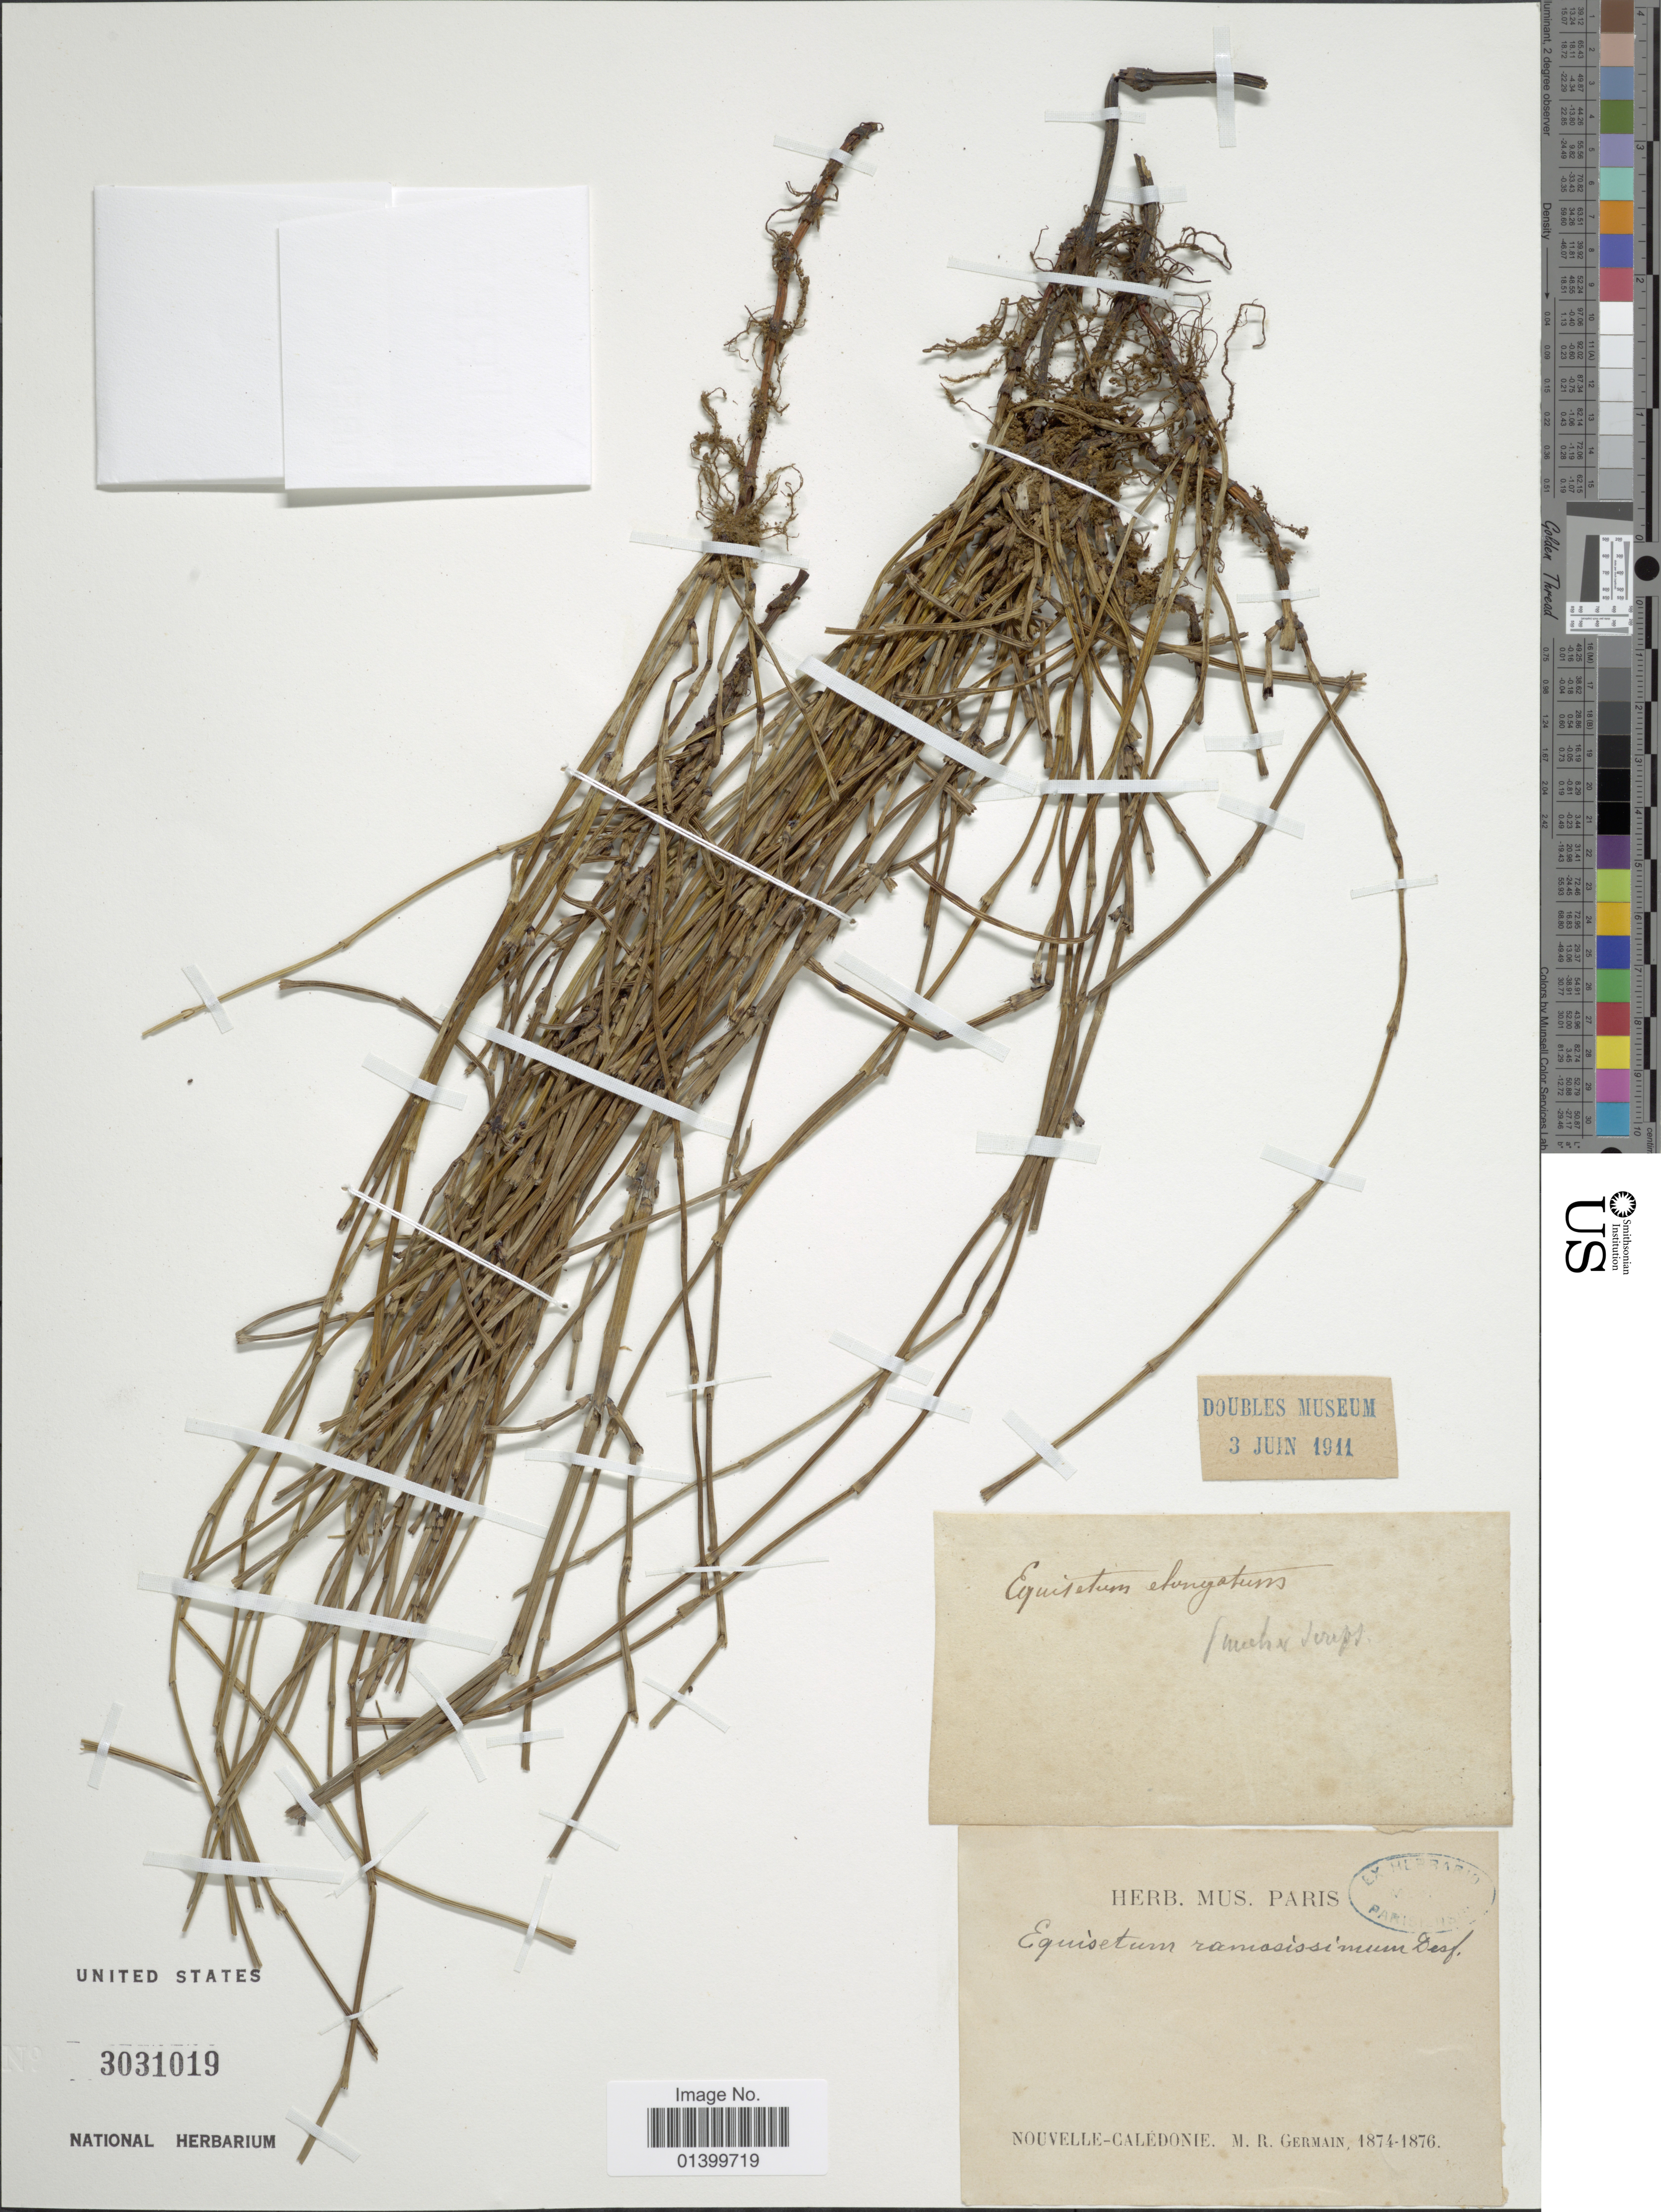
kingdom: Plantae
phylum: Tracheophyta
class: Polypodiopsida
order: Equisetales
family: Equisetaceae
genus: Equisetum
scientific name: Equisetum ramosissimum subsp. debile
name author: (Roxb. ex Vaucher) Hauke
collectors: M. Germain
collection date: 1874/1876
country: New Caledonia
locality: Nouvelle-Caledonie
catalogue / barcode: US 3031019